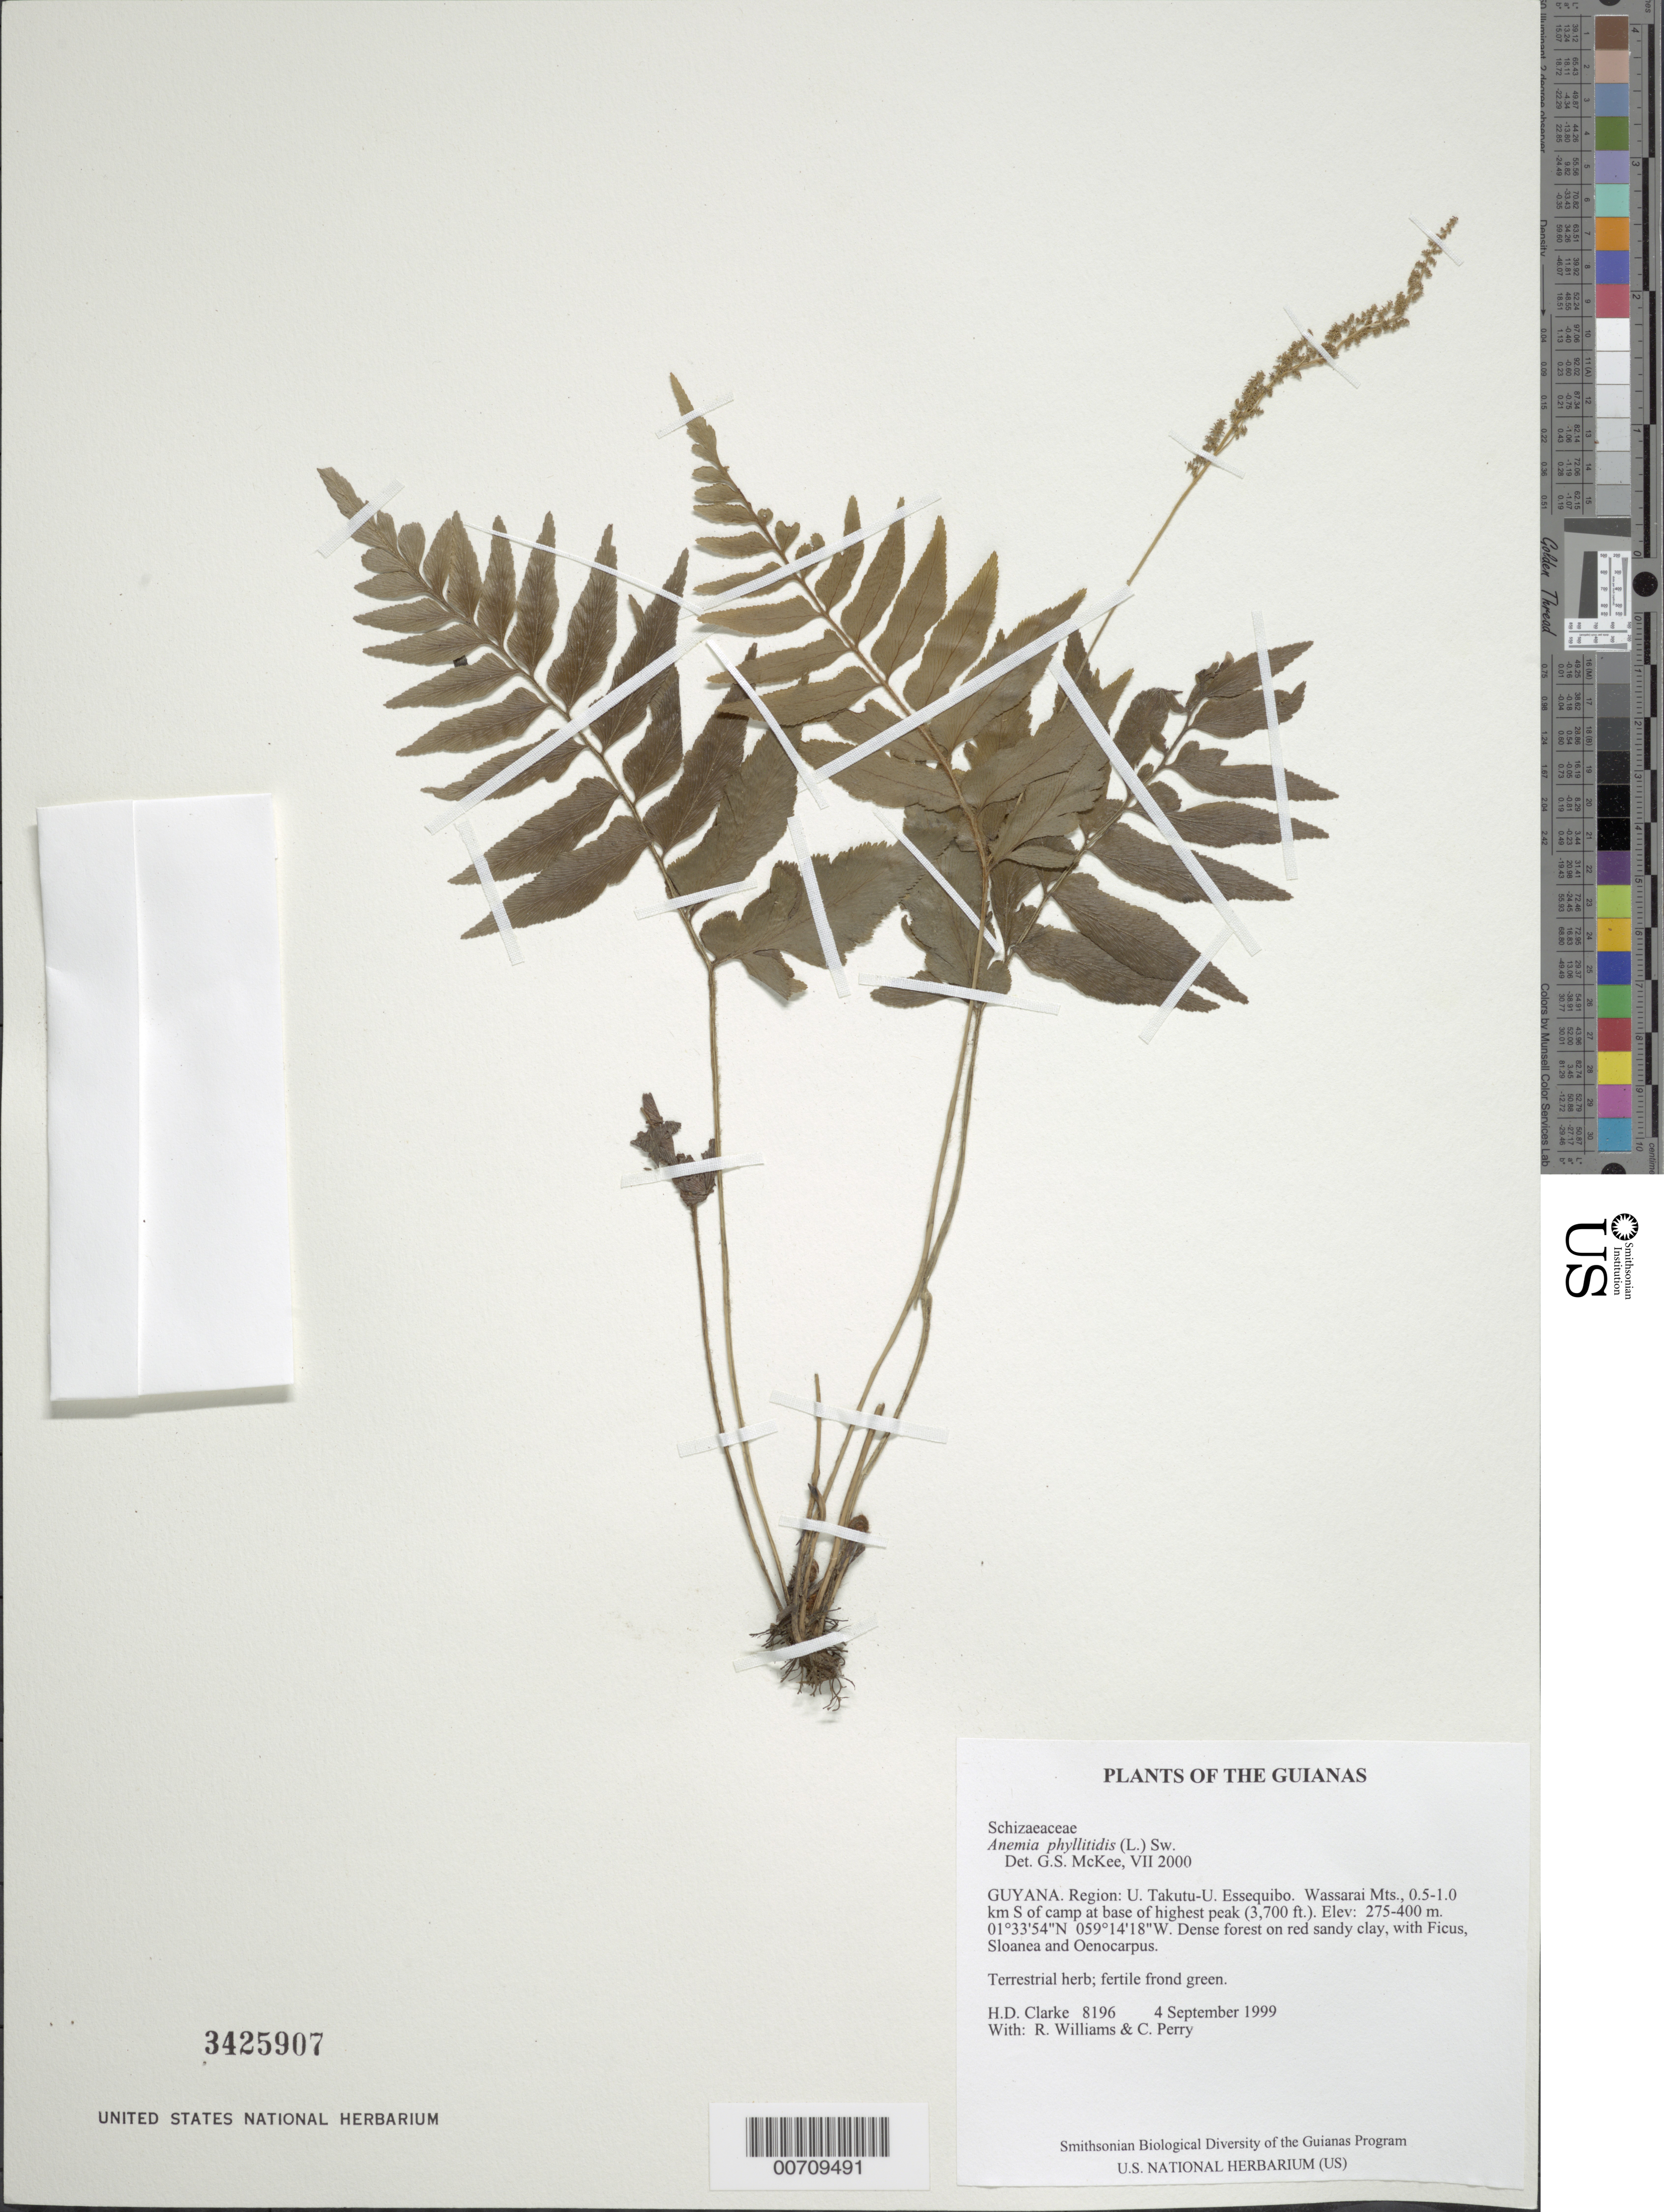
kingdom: Plantae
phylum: Tracheophyta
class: Polypodiopsida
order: Schizaeales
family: Anemiaceae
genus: Anemia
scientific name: Anemia phyllitidis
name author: (L.) Sw.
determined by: McKee, G. S., (US), NMNH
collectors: H. D. Clarke, R. Williams & C. Perry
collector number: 8196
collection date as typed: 4 September 1999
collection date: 1999-09-04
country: Guyana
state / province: U. Takutu-U. Essequibo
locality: Wassarai Mts., 0.5-1.0 km S of camp at base of highest peak (3,700 ft.)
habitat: Dense forest on red sandy clay, with Ficus, Sloanea and Oenocarpus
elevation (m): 275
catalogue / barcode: US 3425907